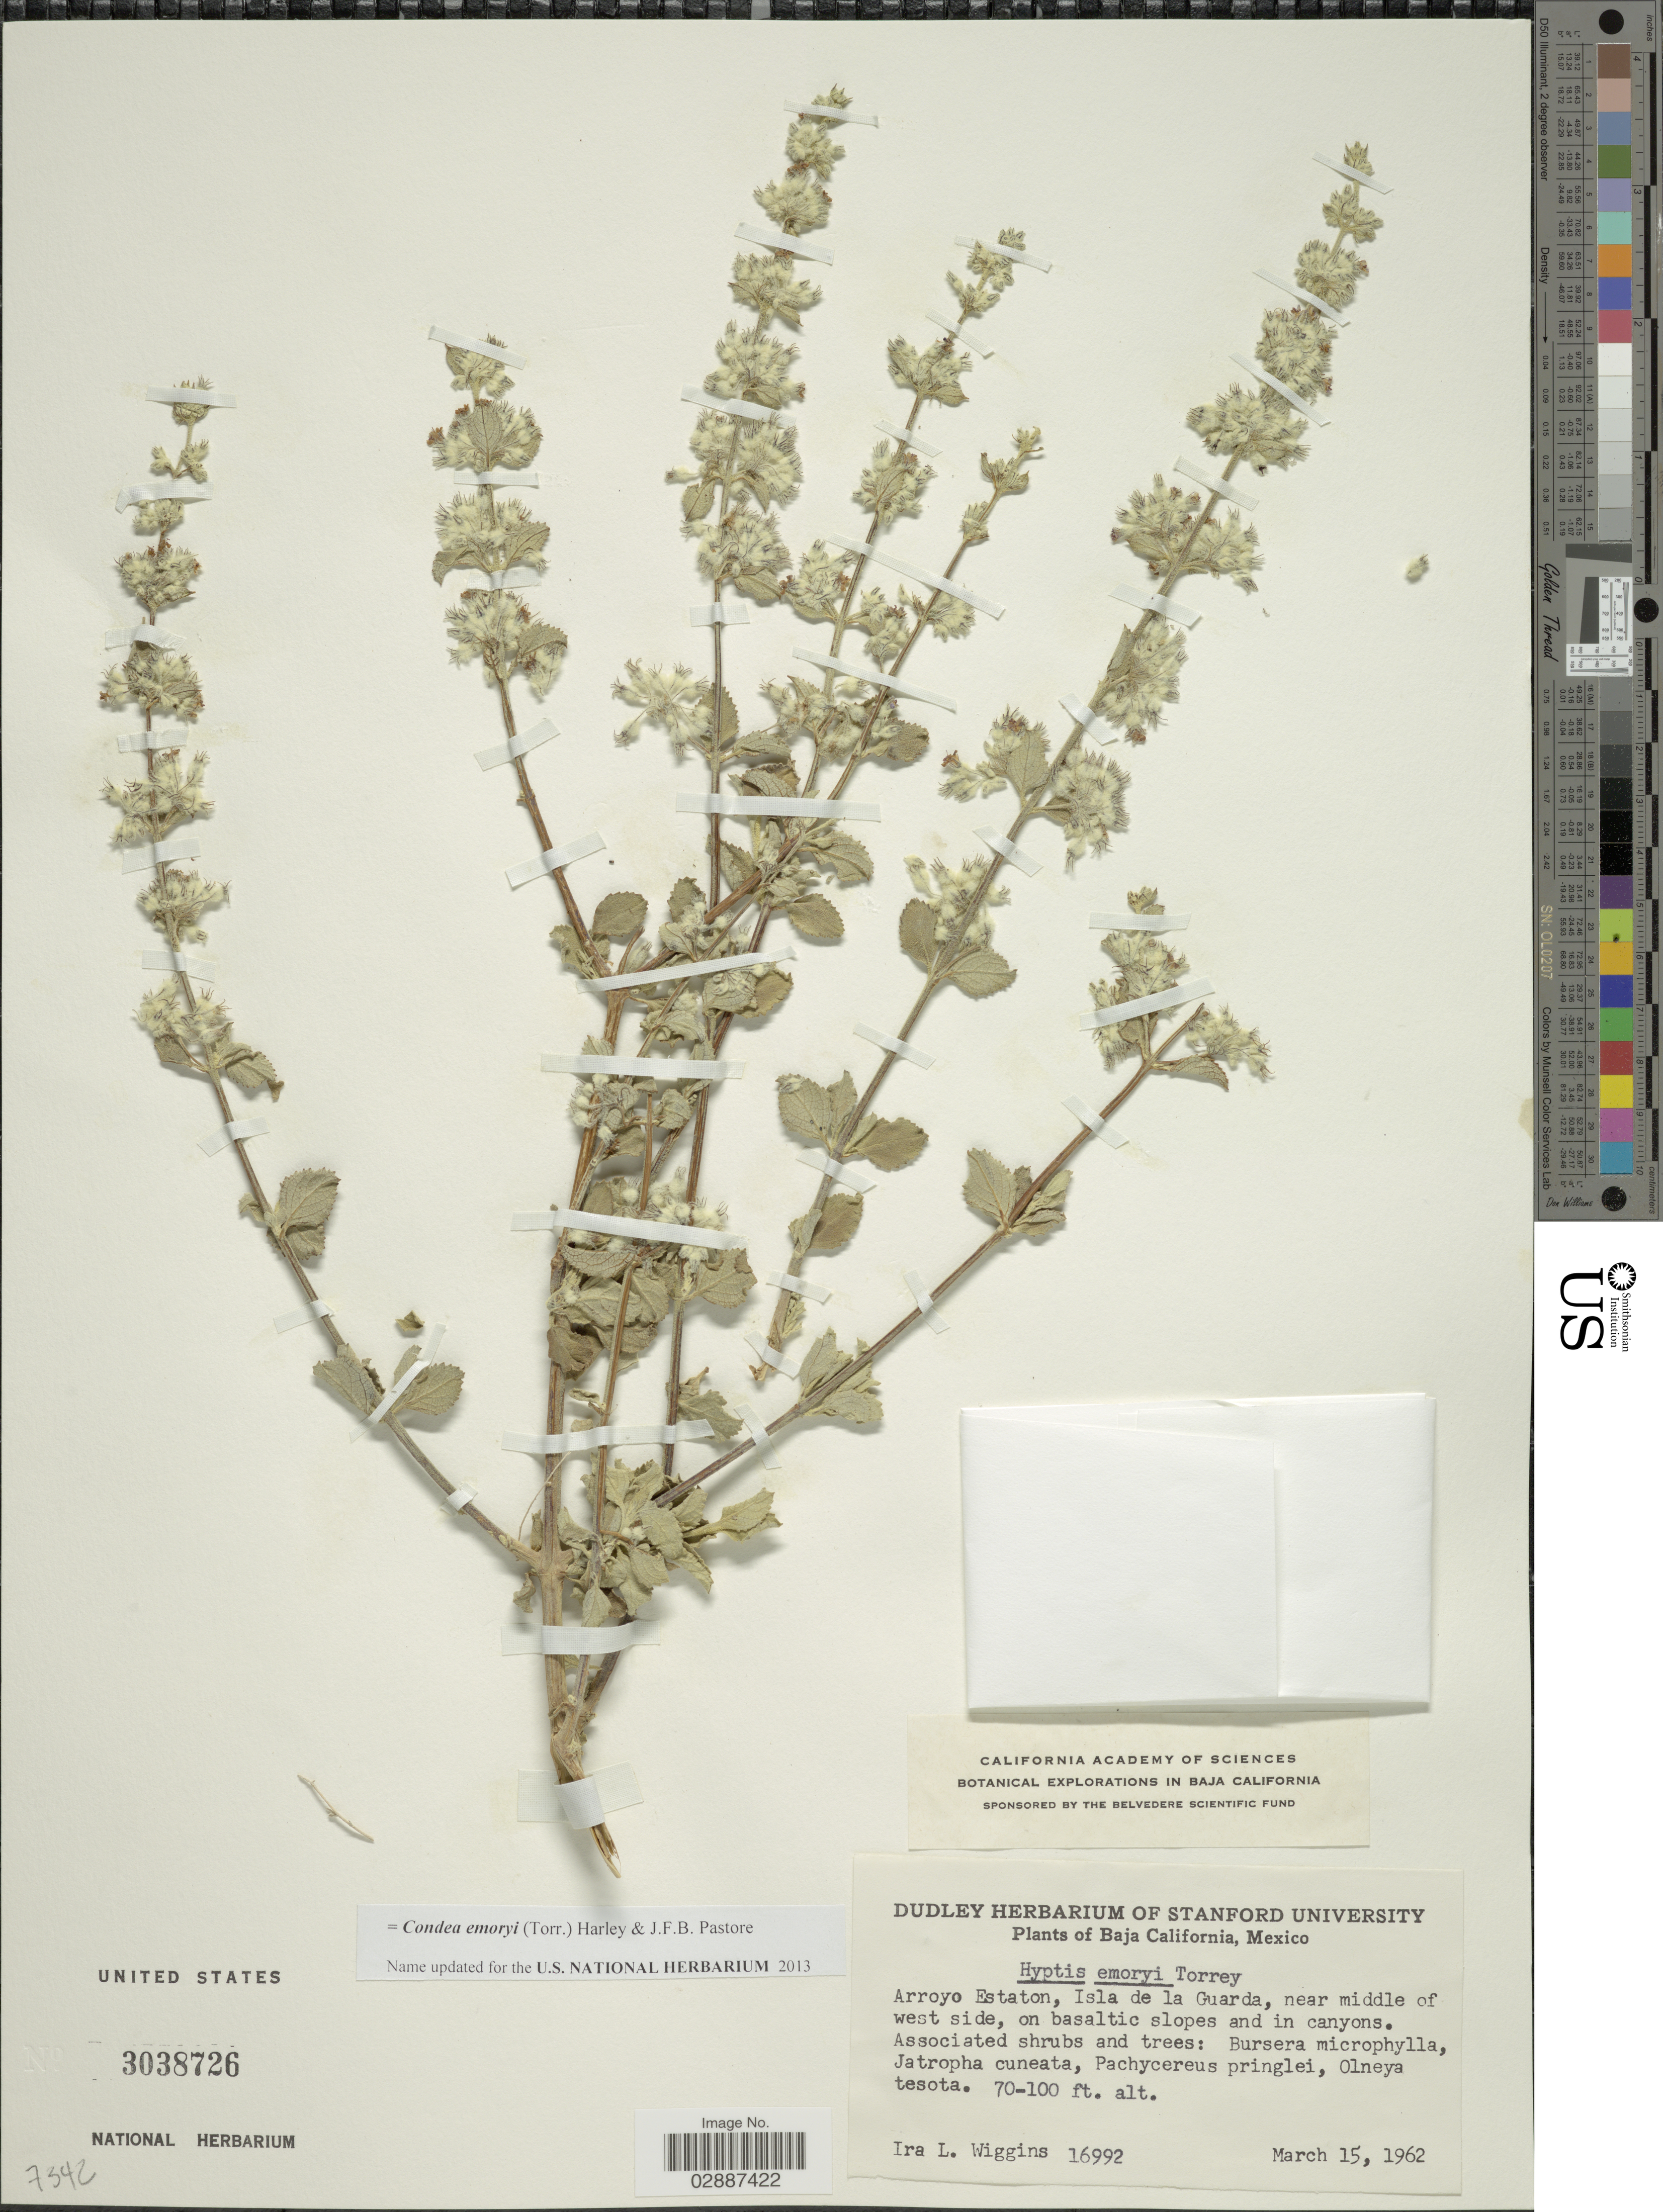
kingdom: Plantae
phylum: Tracheophyta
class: Magnoliopsida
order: Lamiales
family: Lamiaceae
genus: Condea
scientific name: Condea emoryi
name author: (Torr.) Harley & J.F.B. Pastore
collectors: I. L. Wiggins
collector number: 16992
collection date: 1962-03-15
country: Mexico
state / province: Baja California Norte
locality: Arroyo Estaton, Isla de la Guarda, near middle of west side, on basaltic slopes and in canyons.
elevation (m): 21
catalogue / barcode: US 3038726